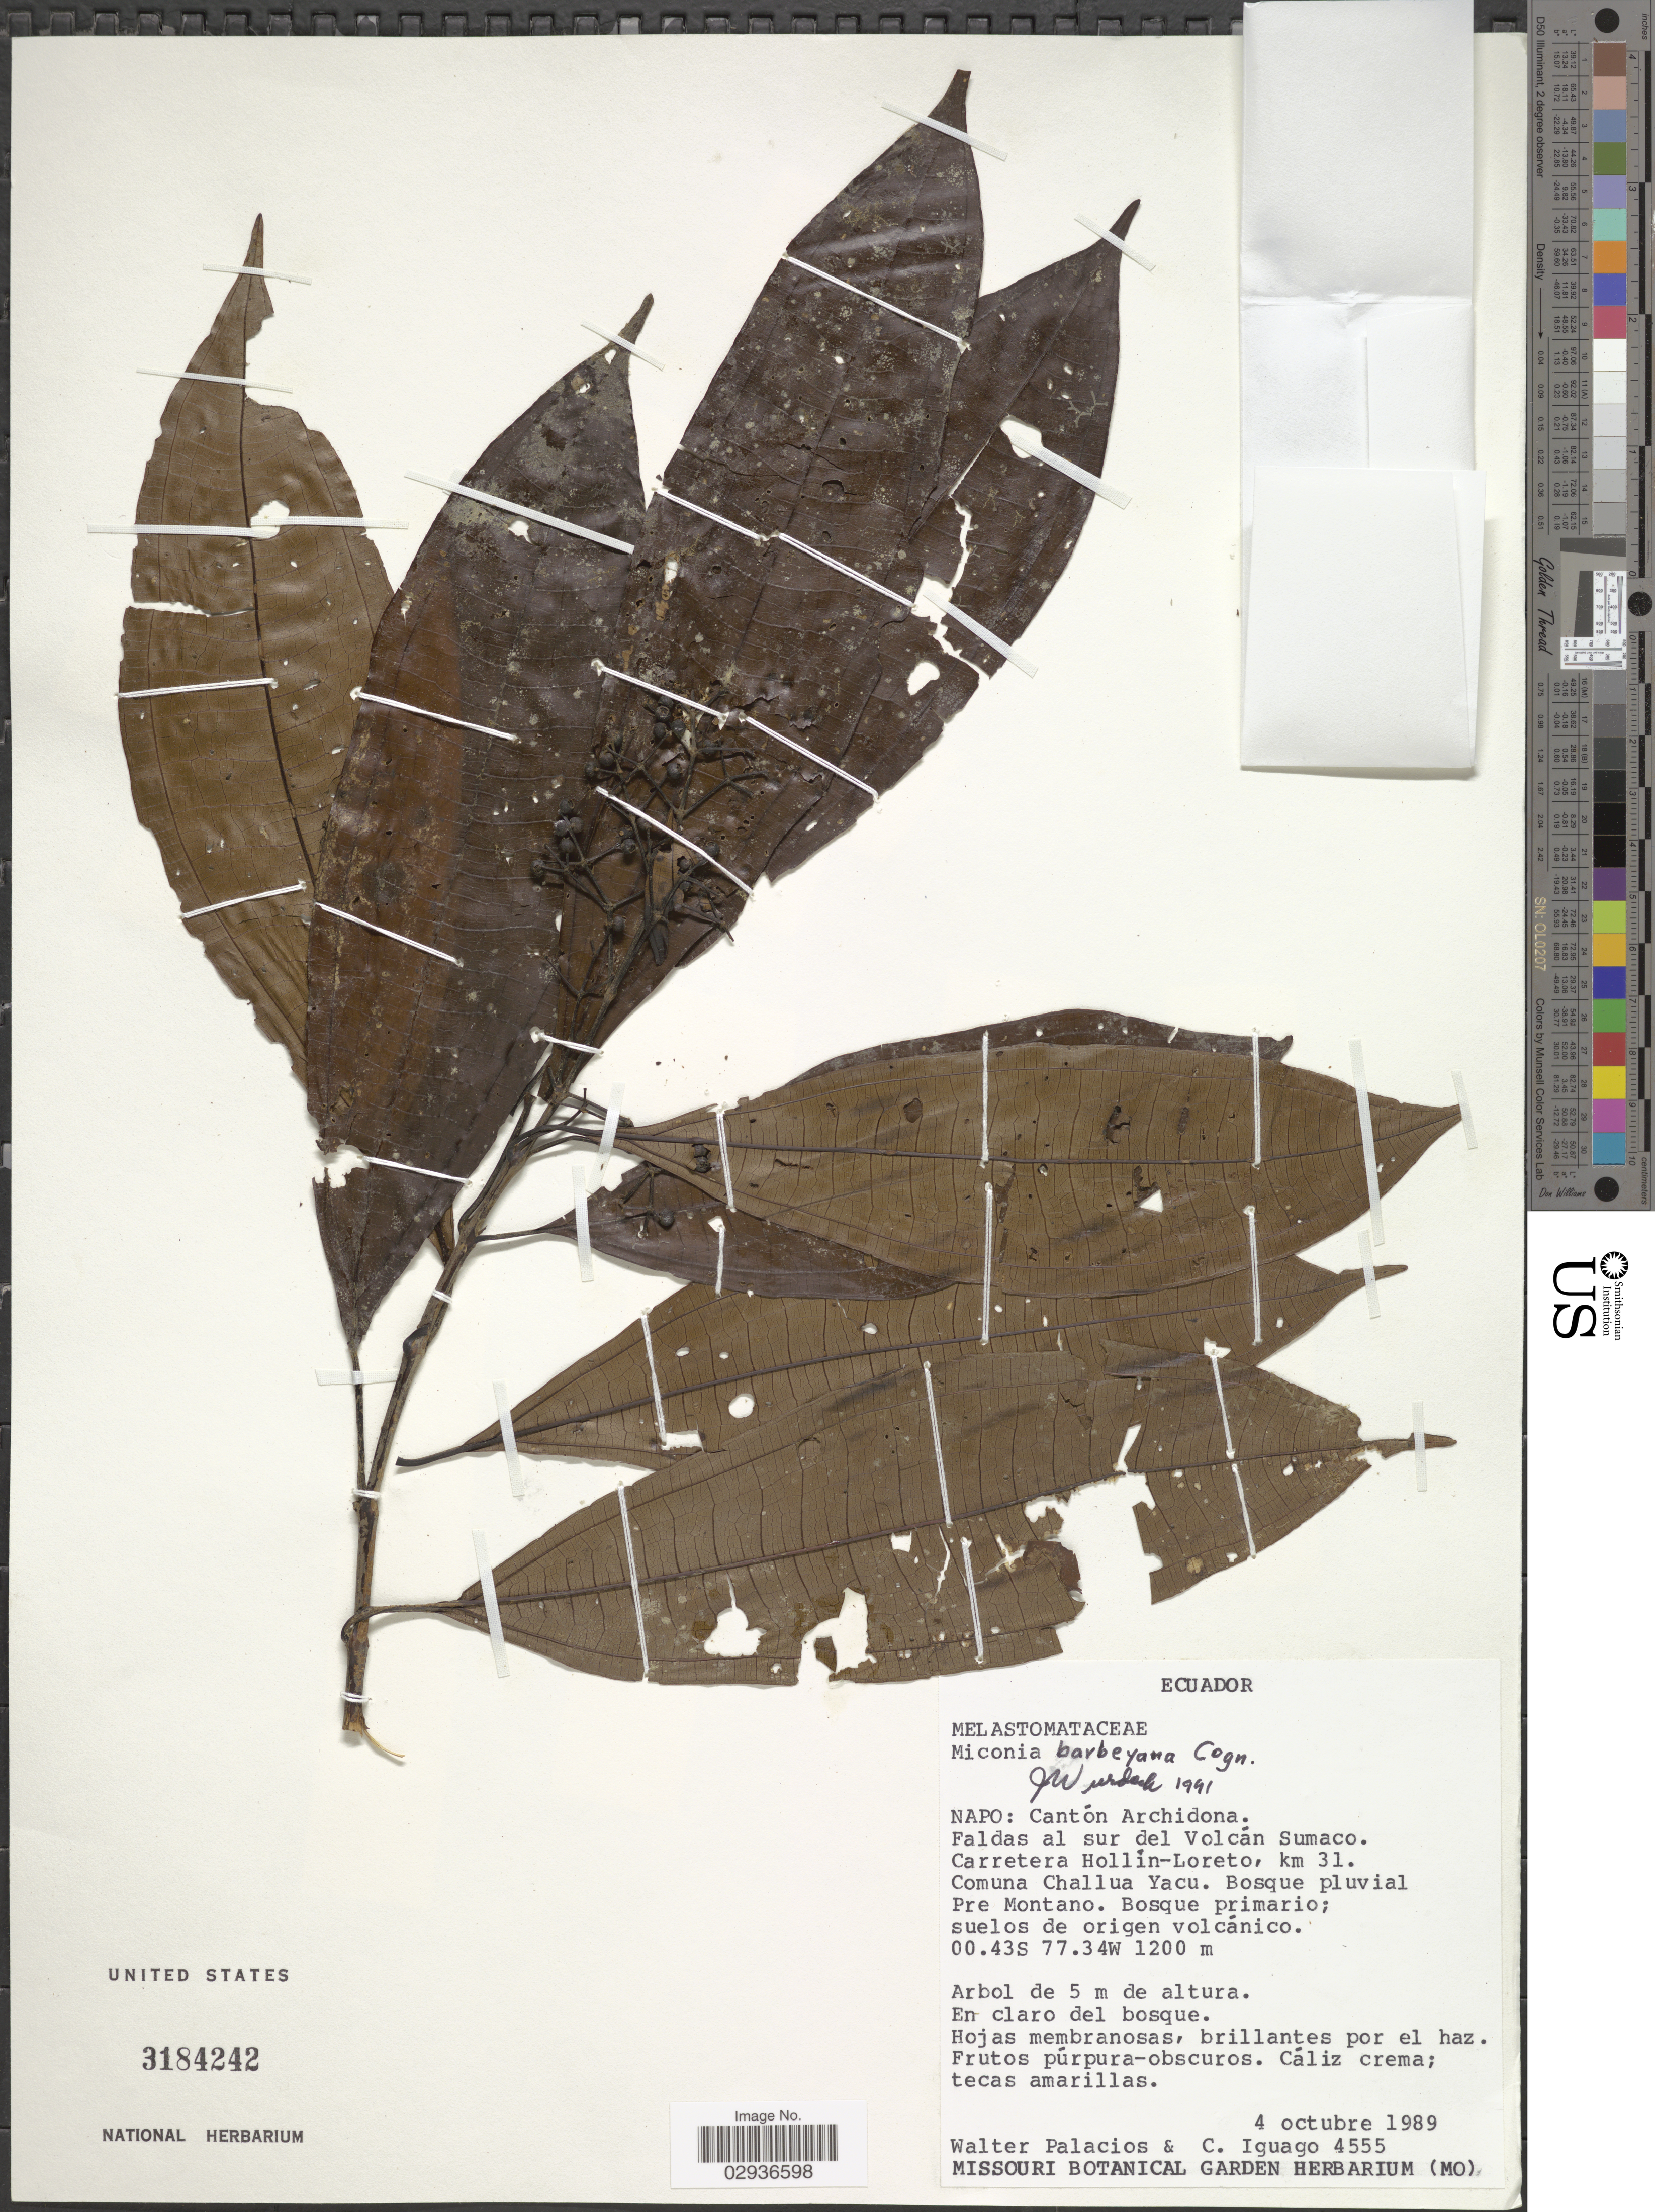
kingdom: Plantae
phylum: Tracheophyta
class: Magnoliopsida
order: Myrtales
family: Melastomataceae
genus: Miconia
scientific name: Miconia barbeyana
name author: Cogn.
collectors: W. Palacios & C. Iguago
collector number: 4555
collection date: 1989-10-04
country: Ecuador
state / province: Napo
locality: Cantón Archidona. Faldas al sur del Volcán Sumaco. Carretera Hollín-Loreto, km 31. Comuna Challua Yacu.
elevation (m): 1200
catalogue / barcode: US 3184242